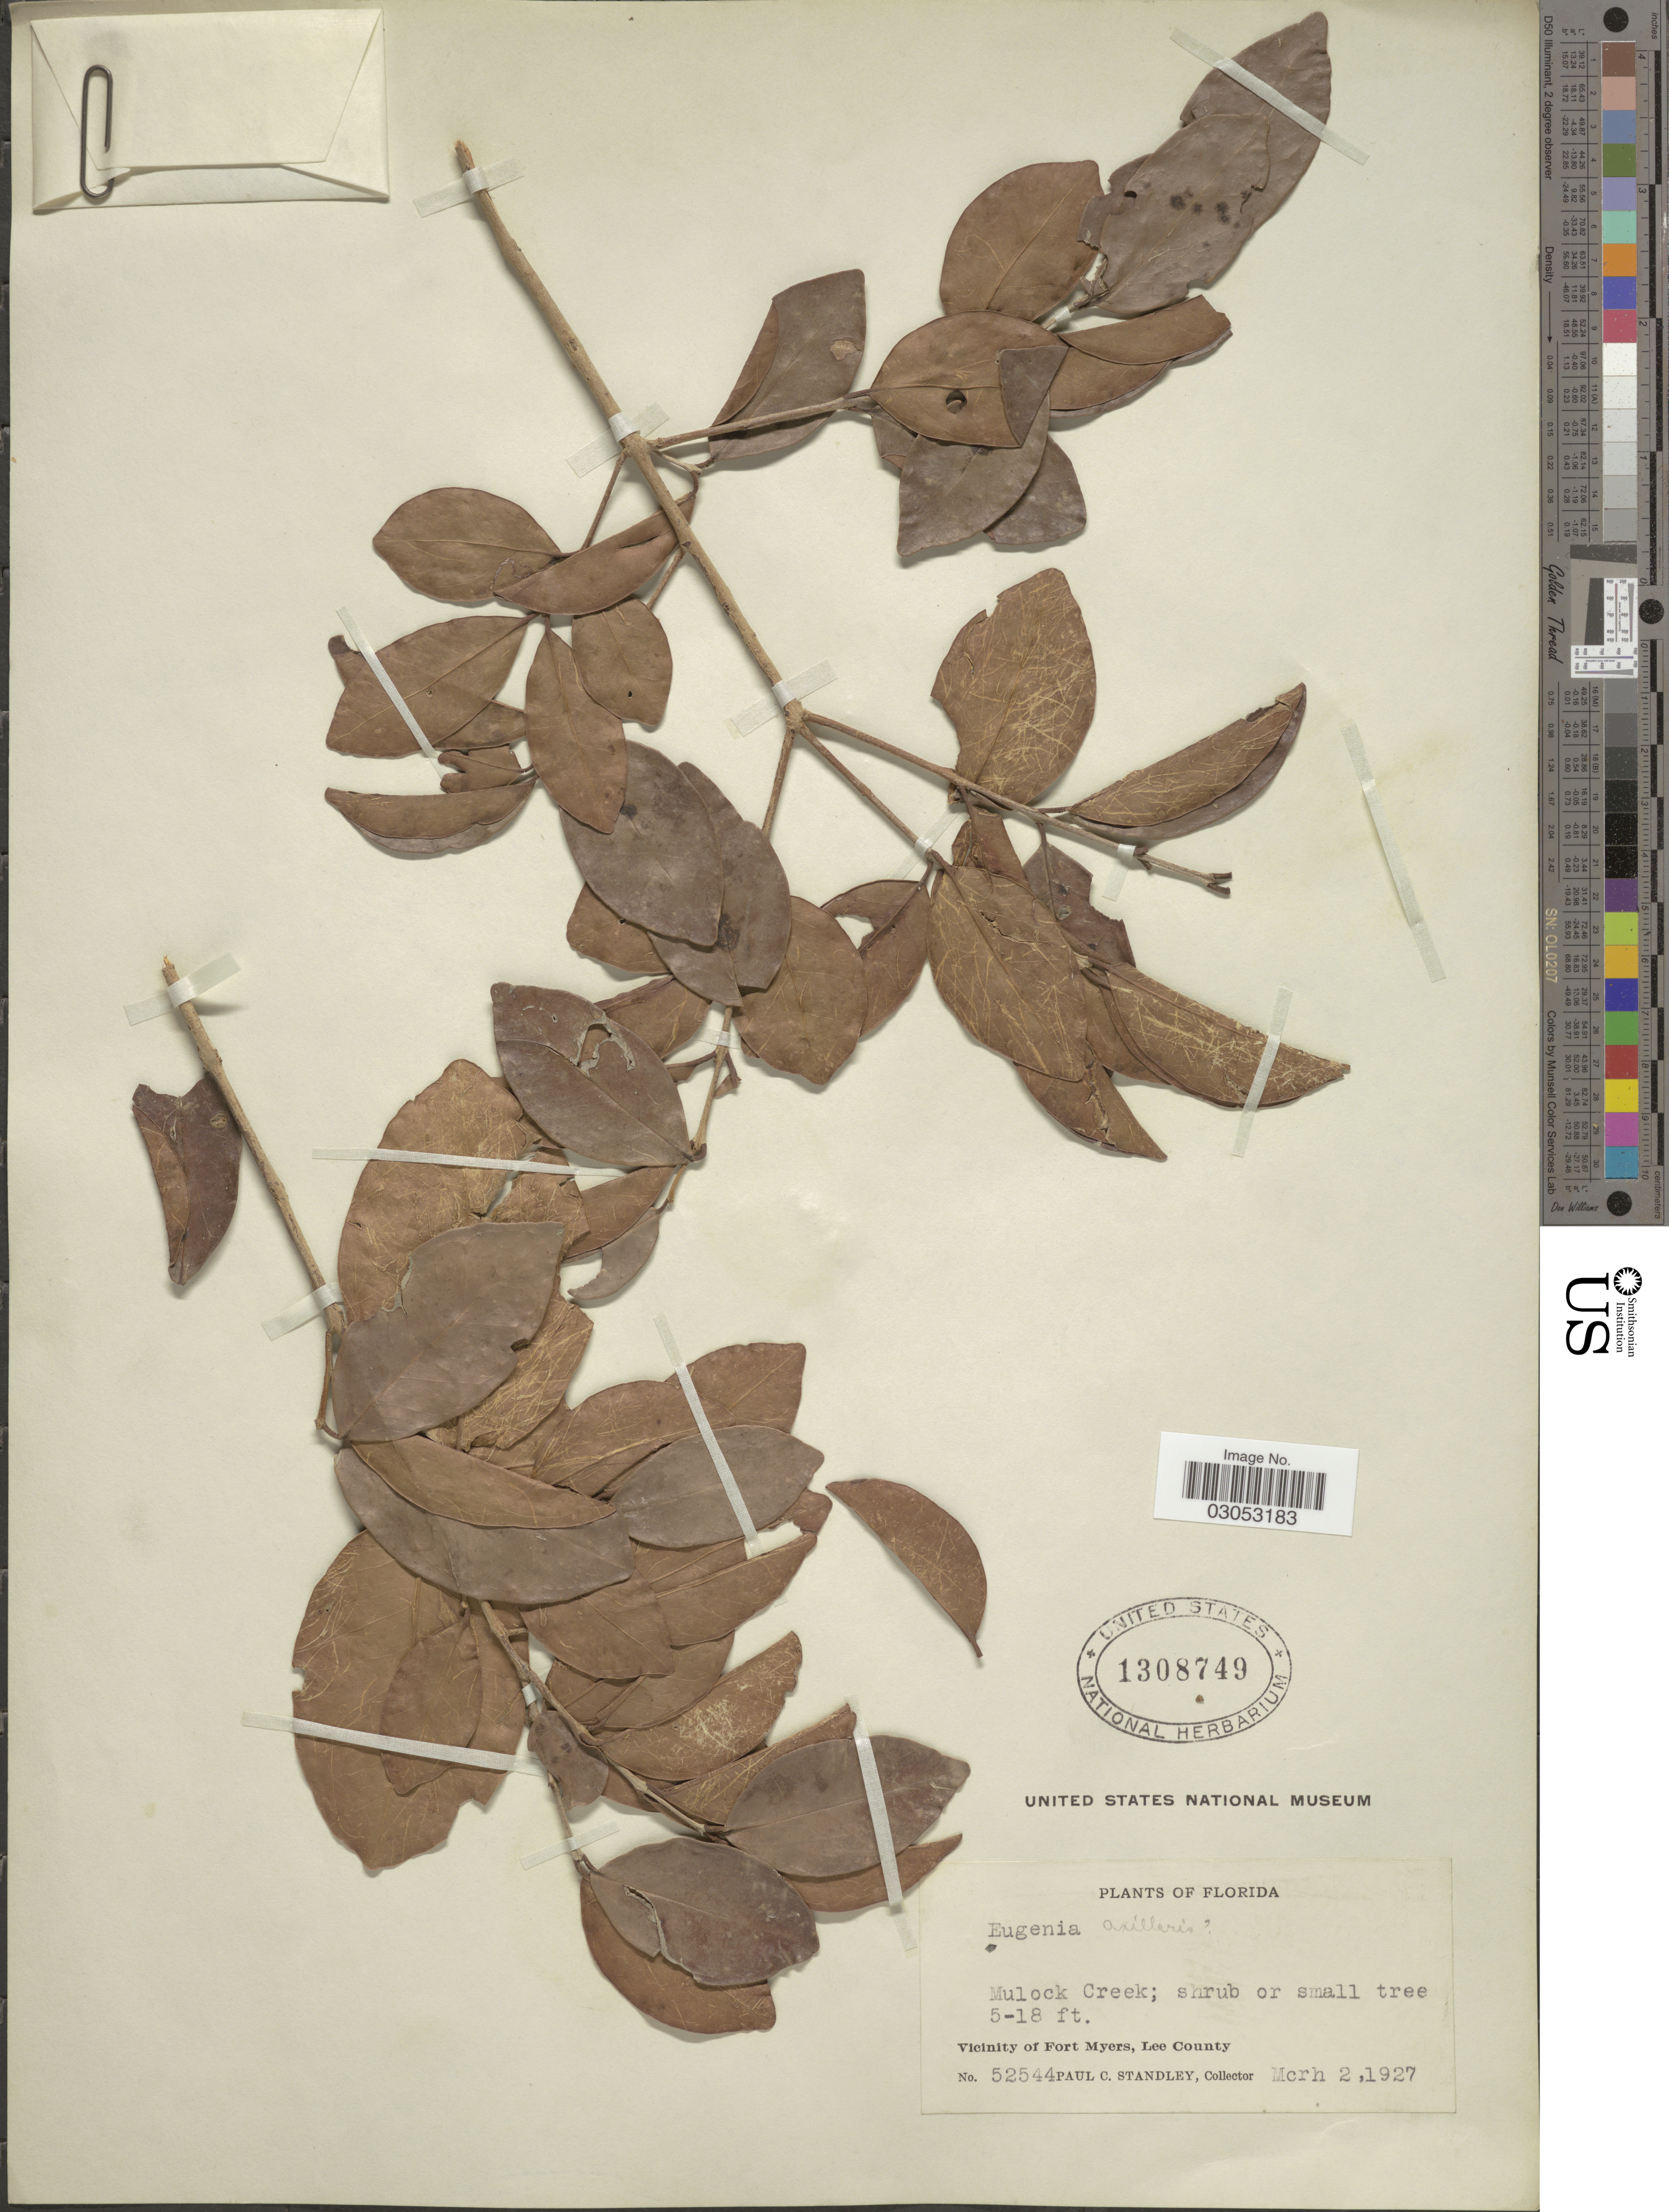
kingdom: Plantae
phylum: Tracheophyta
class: Magnoliopsida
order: Myrtales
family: Myrtaceae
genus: Eugenia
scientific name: Eugenia axillaris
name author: (Sw.) Willd.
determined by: Strong, Mark T., (BOT), Smithsonian Institution - National Museum of Natural History (UNITED STATES)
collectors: P. C. Standley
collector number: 52544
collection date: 1927-03-02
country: United States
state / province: Florida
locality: Mulock Creek, Vicinity of Fort Myers, Lee County.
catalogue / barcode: US 1308749